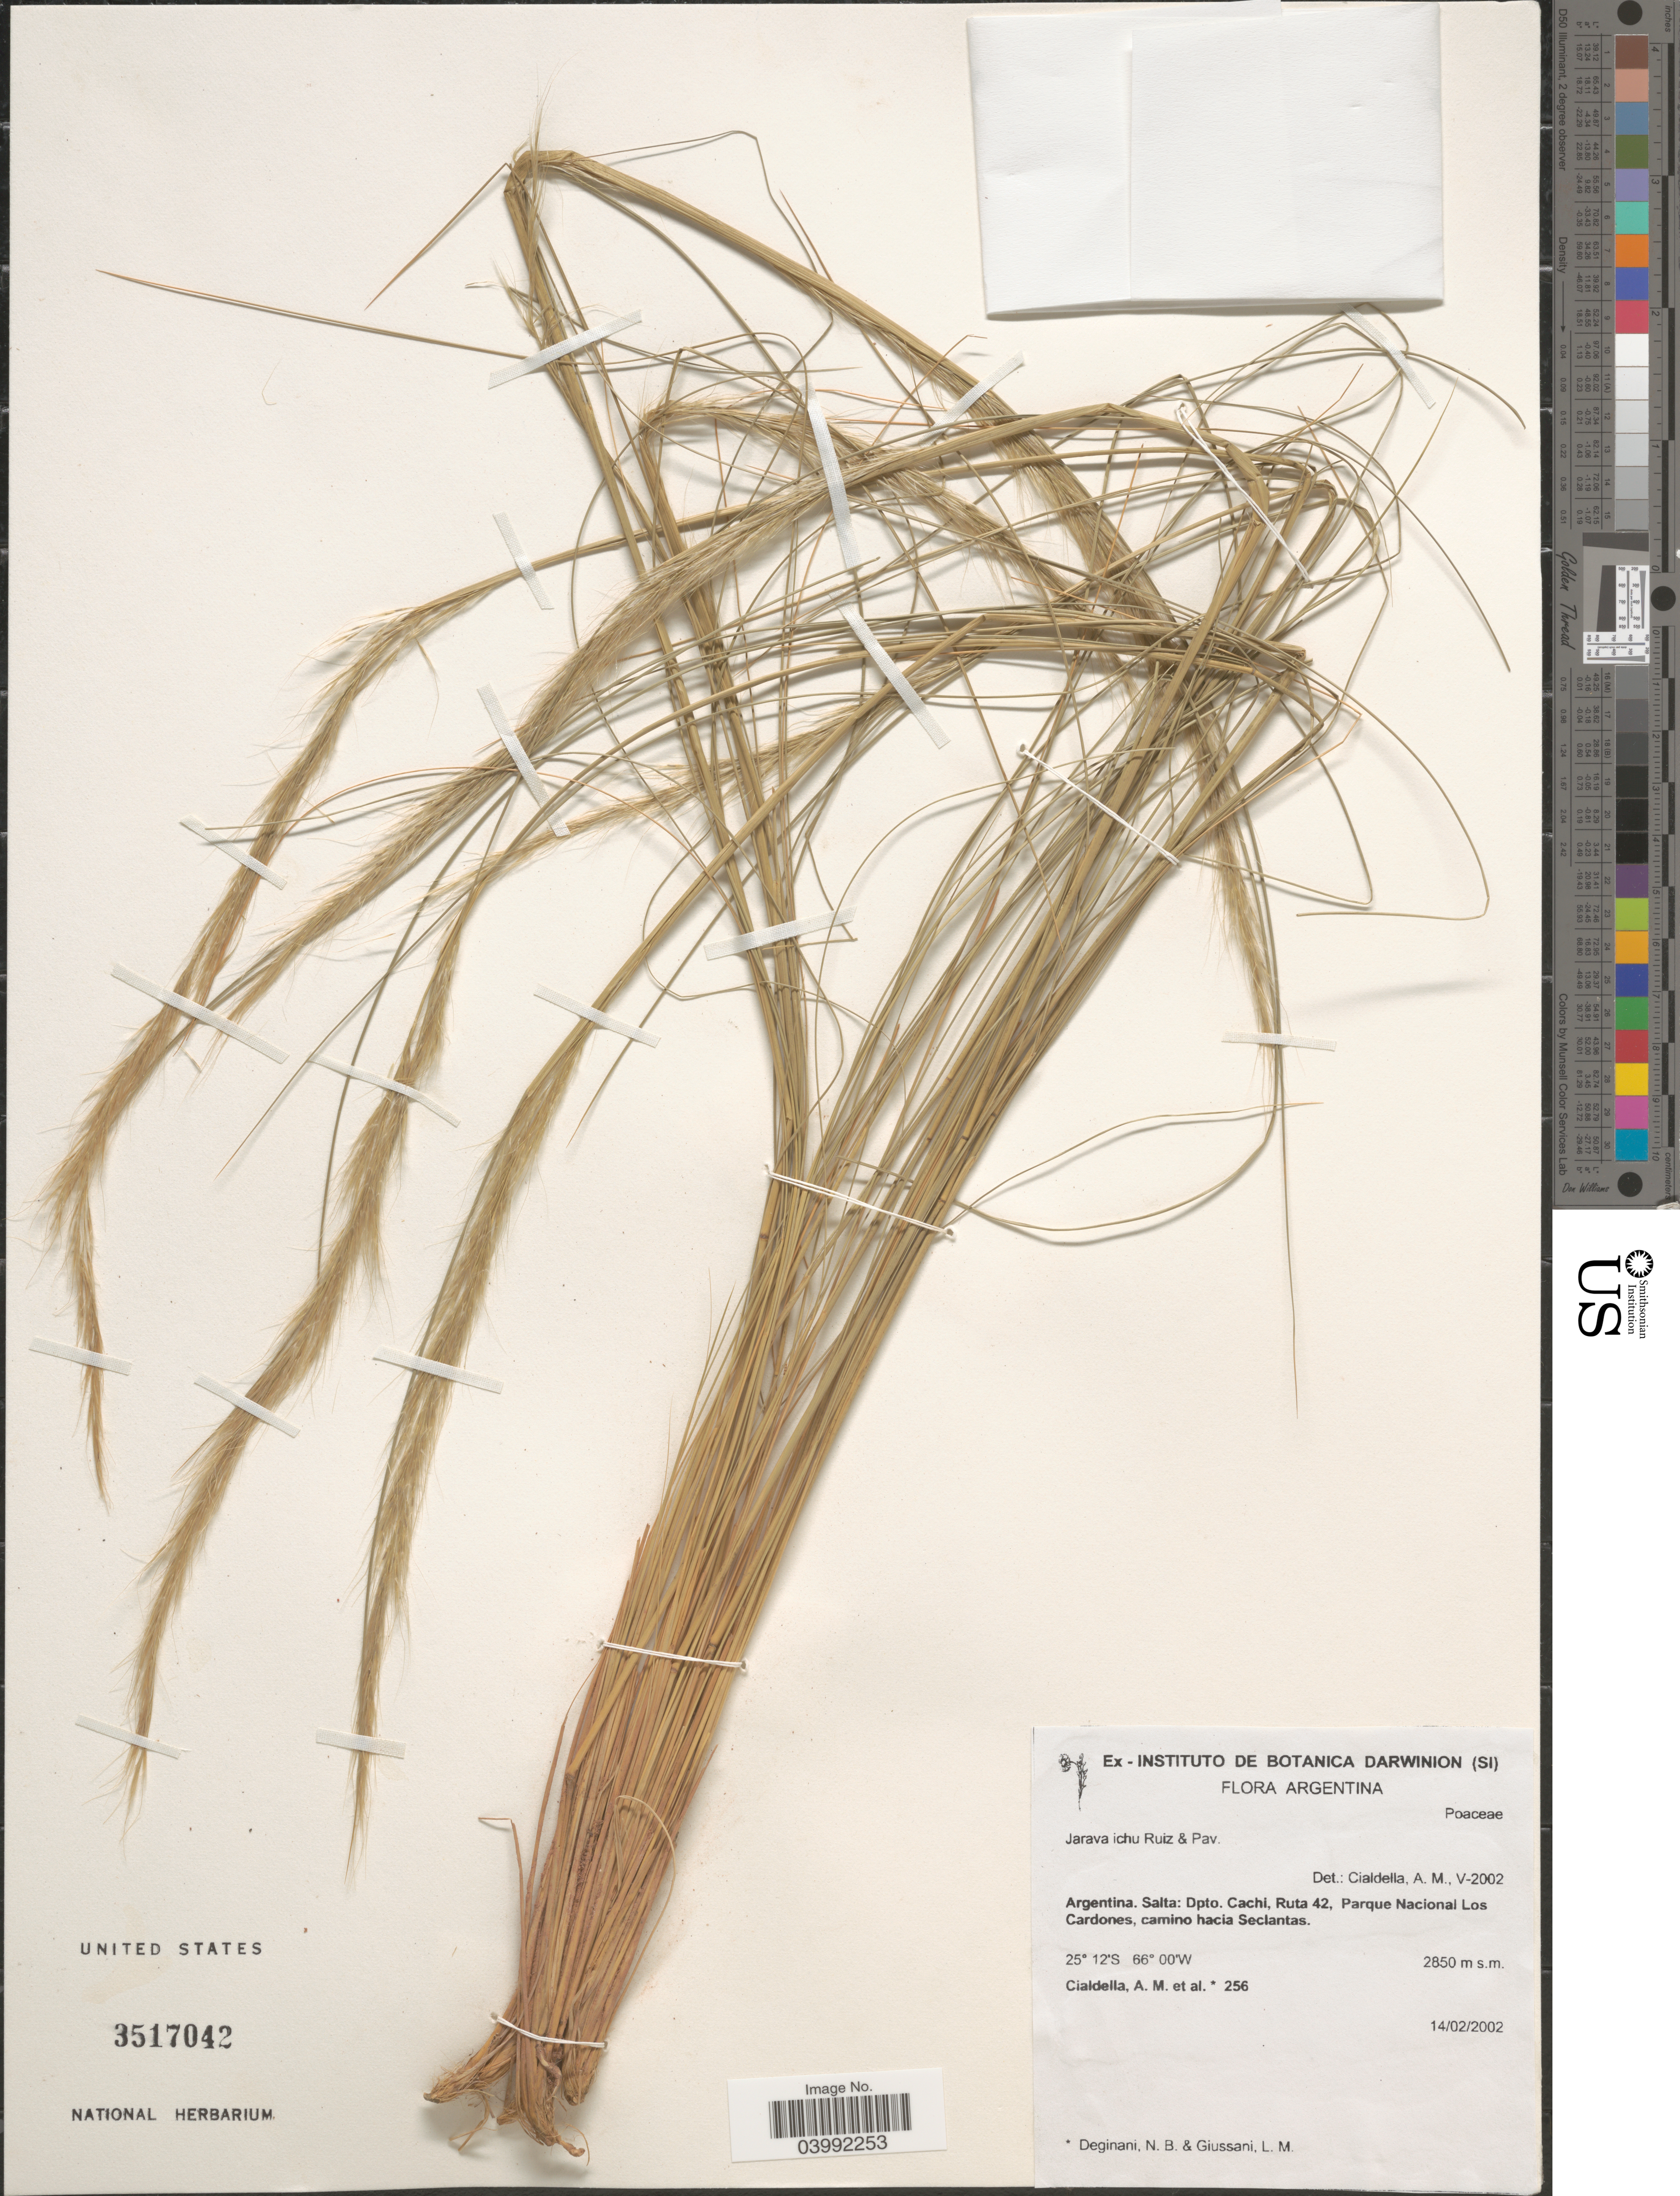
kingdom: Plantae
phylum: Tracheophyta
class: Liliopsida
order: Poales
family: Poaceae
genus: Jarava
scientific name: Jarava ichu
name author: Ruiz & Pav.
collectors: A. M. Cialdella, N. Deginani & L. Giussani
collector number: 256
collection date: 2002-02-14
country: Argentina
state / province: Salta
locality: Dpto. Cachi, Ruta 42, Parque Nacional Los Cardones, camino hacia Seclantas.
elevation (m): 2850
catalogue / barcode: US 3517042